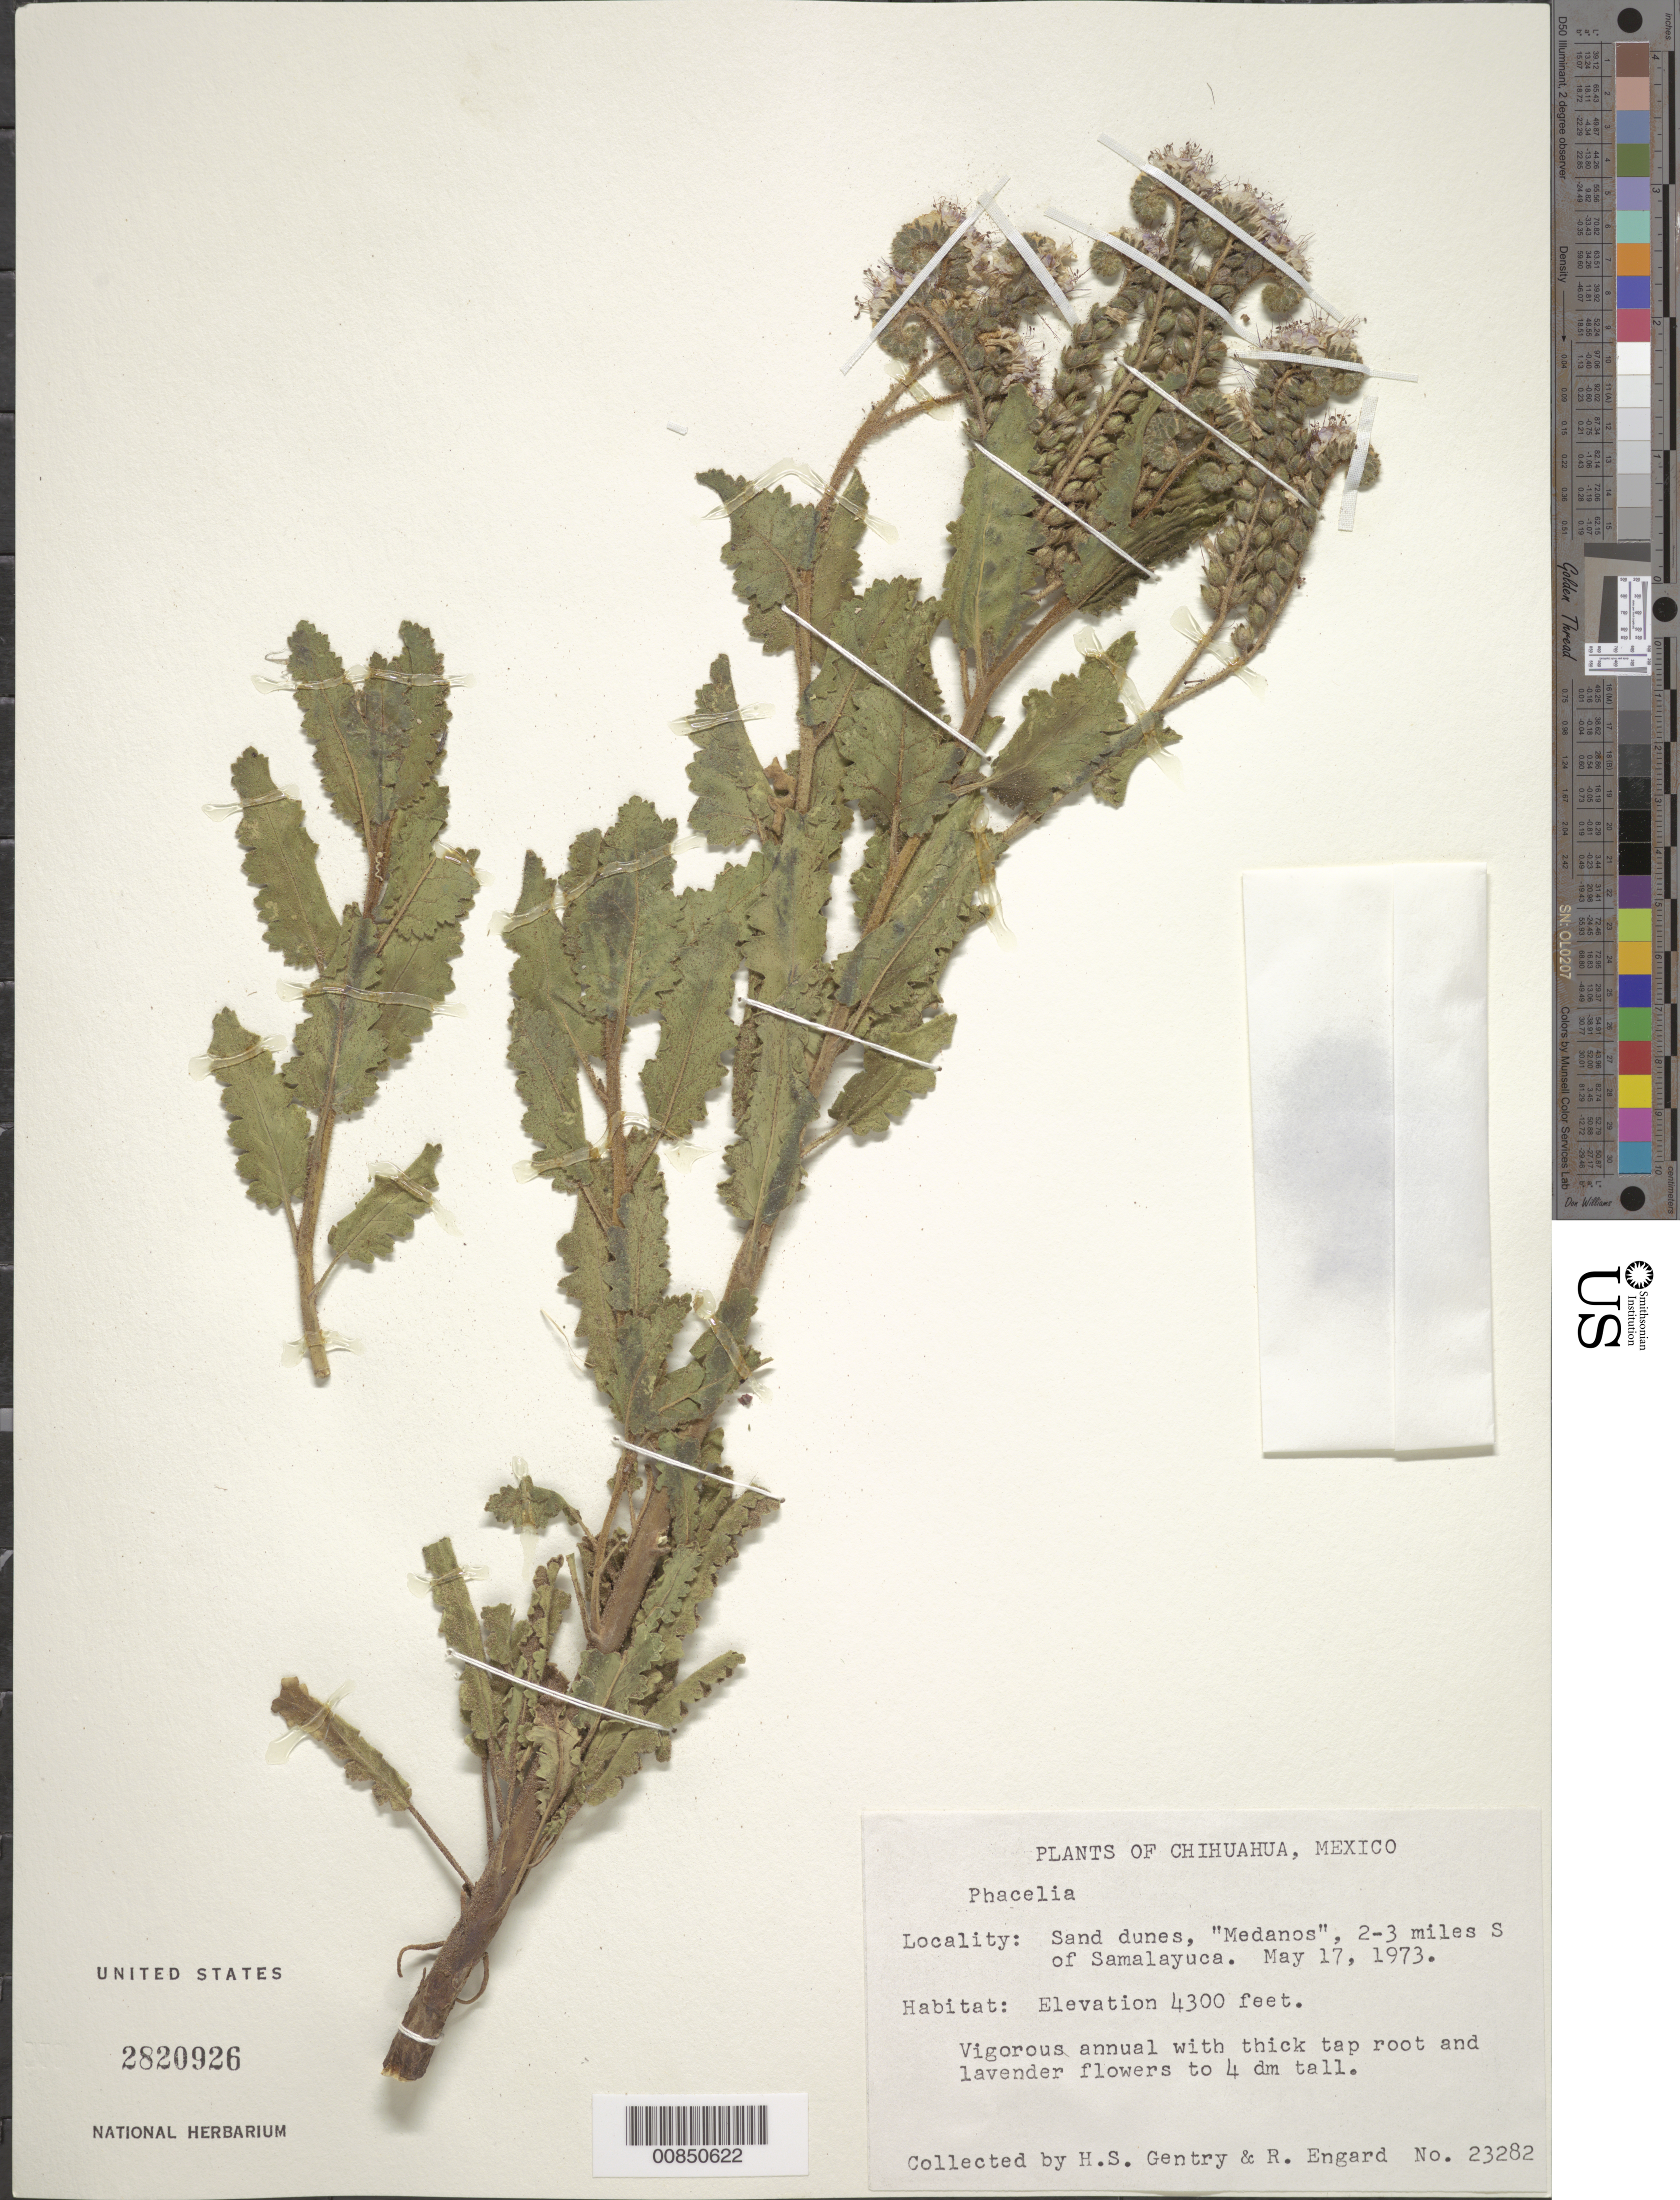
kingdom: Plantae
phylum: Tracheophyta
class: Magnoliopsida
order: Boraginales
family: Hydrophyllaceae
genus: Phacelia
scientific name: Phacelia sp.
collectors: H. S. Gentry & R. Engard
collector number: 23282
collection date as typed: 17 May 1973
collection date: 1973-05-17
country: Mexico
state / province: Chihuahua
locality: Medanos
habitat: Sand dunes, "medanos".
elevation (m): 1311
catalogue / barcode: US 2820926